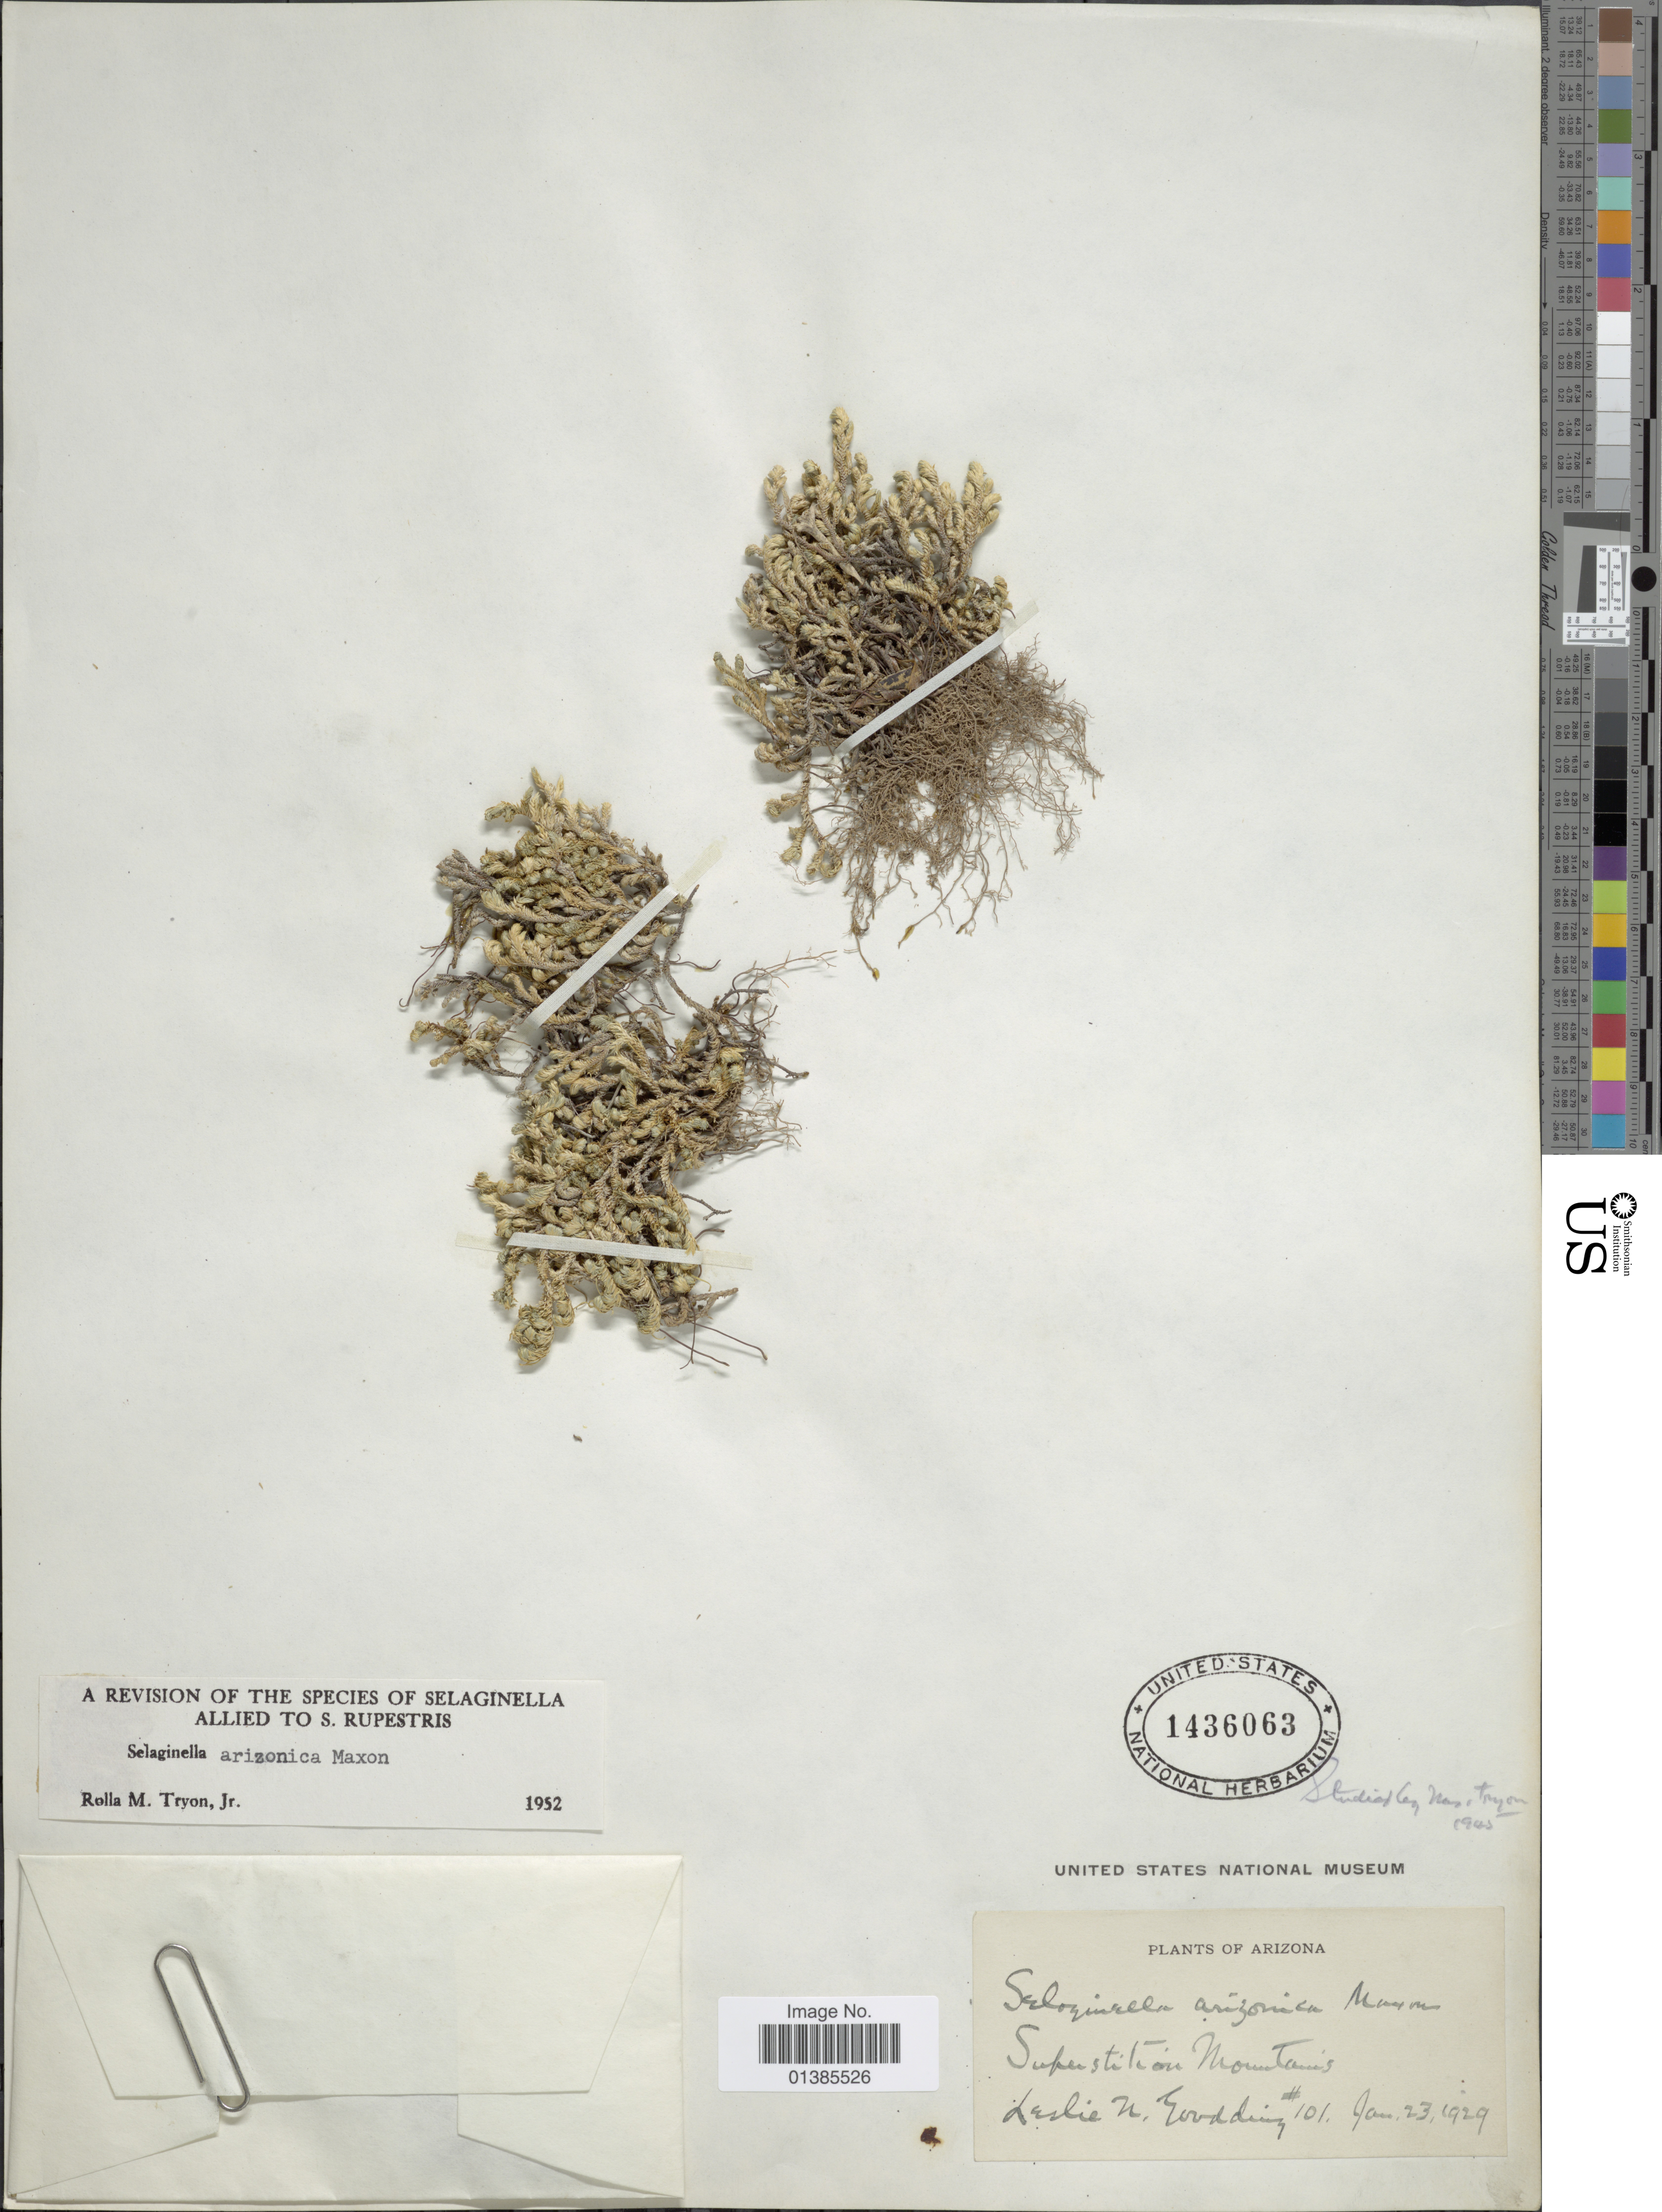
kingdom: Plantae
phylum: Tracheophyta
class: Lycopodiopsida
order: Selaginellales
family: Selaginellaceae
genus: Selaginella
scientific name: Selaginella arizonica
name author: Maxon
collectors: L. N. Goodding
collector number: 101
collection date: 1929-01-23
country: United States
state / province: Arizona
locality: Superstition Mountains.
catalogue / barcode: US 1436063